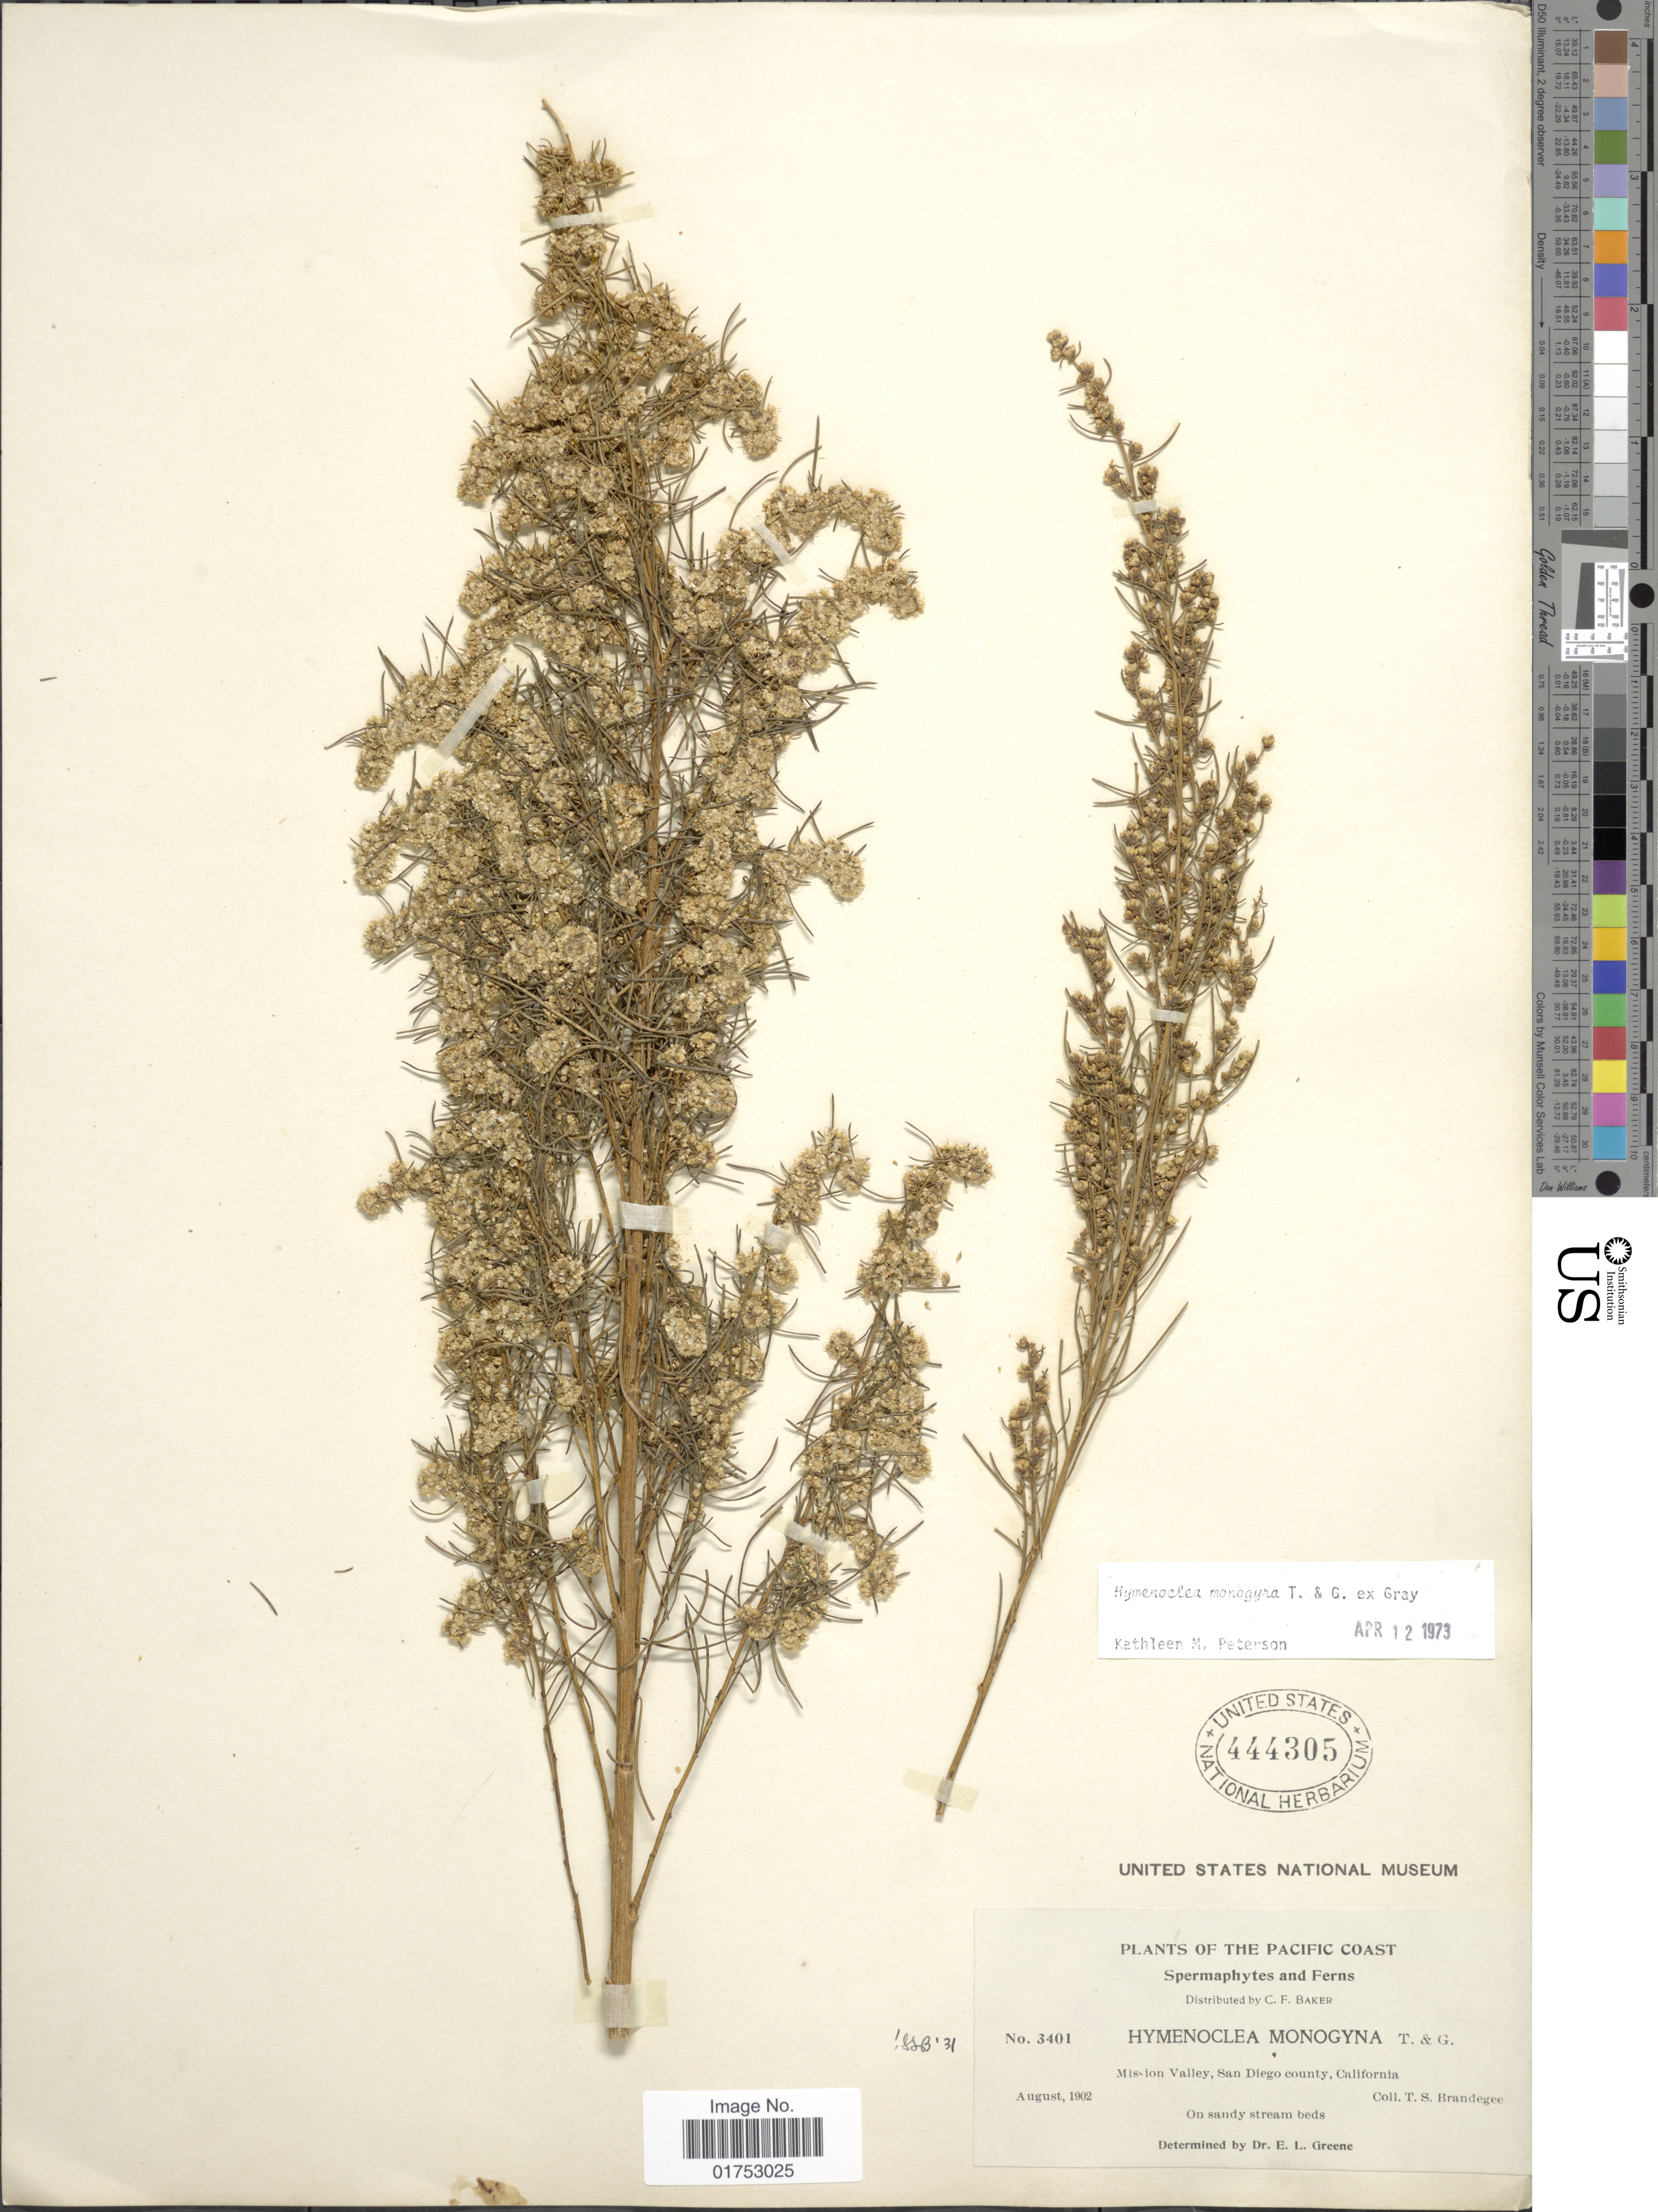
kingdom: Plantae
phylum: Tracheophyta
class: Magnoliopsida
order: Asterales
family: Asteraceae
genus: Hymenoclea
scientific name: Hymenoclea monogyra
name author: Torr. & A. Gray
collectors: T. S. Brandegee (herbarium)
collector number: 3401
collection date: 1902-08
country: United States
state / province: California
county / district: San Diego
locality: The Pacific Coast, Mission Valley, San Diego County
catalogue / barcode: US 444305